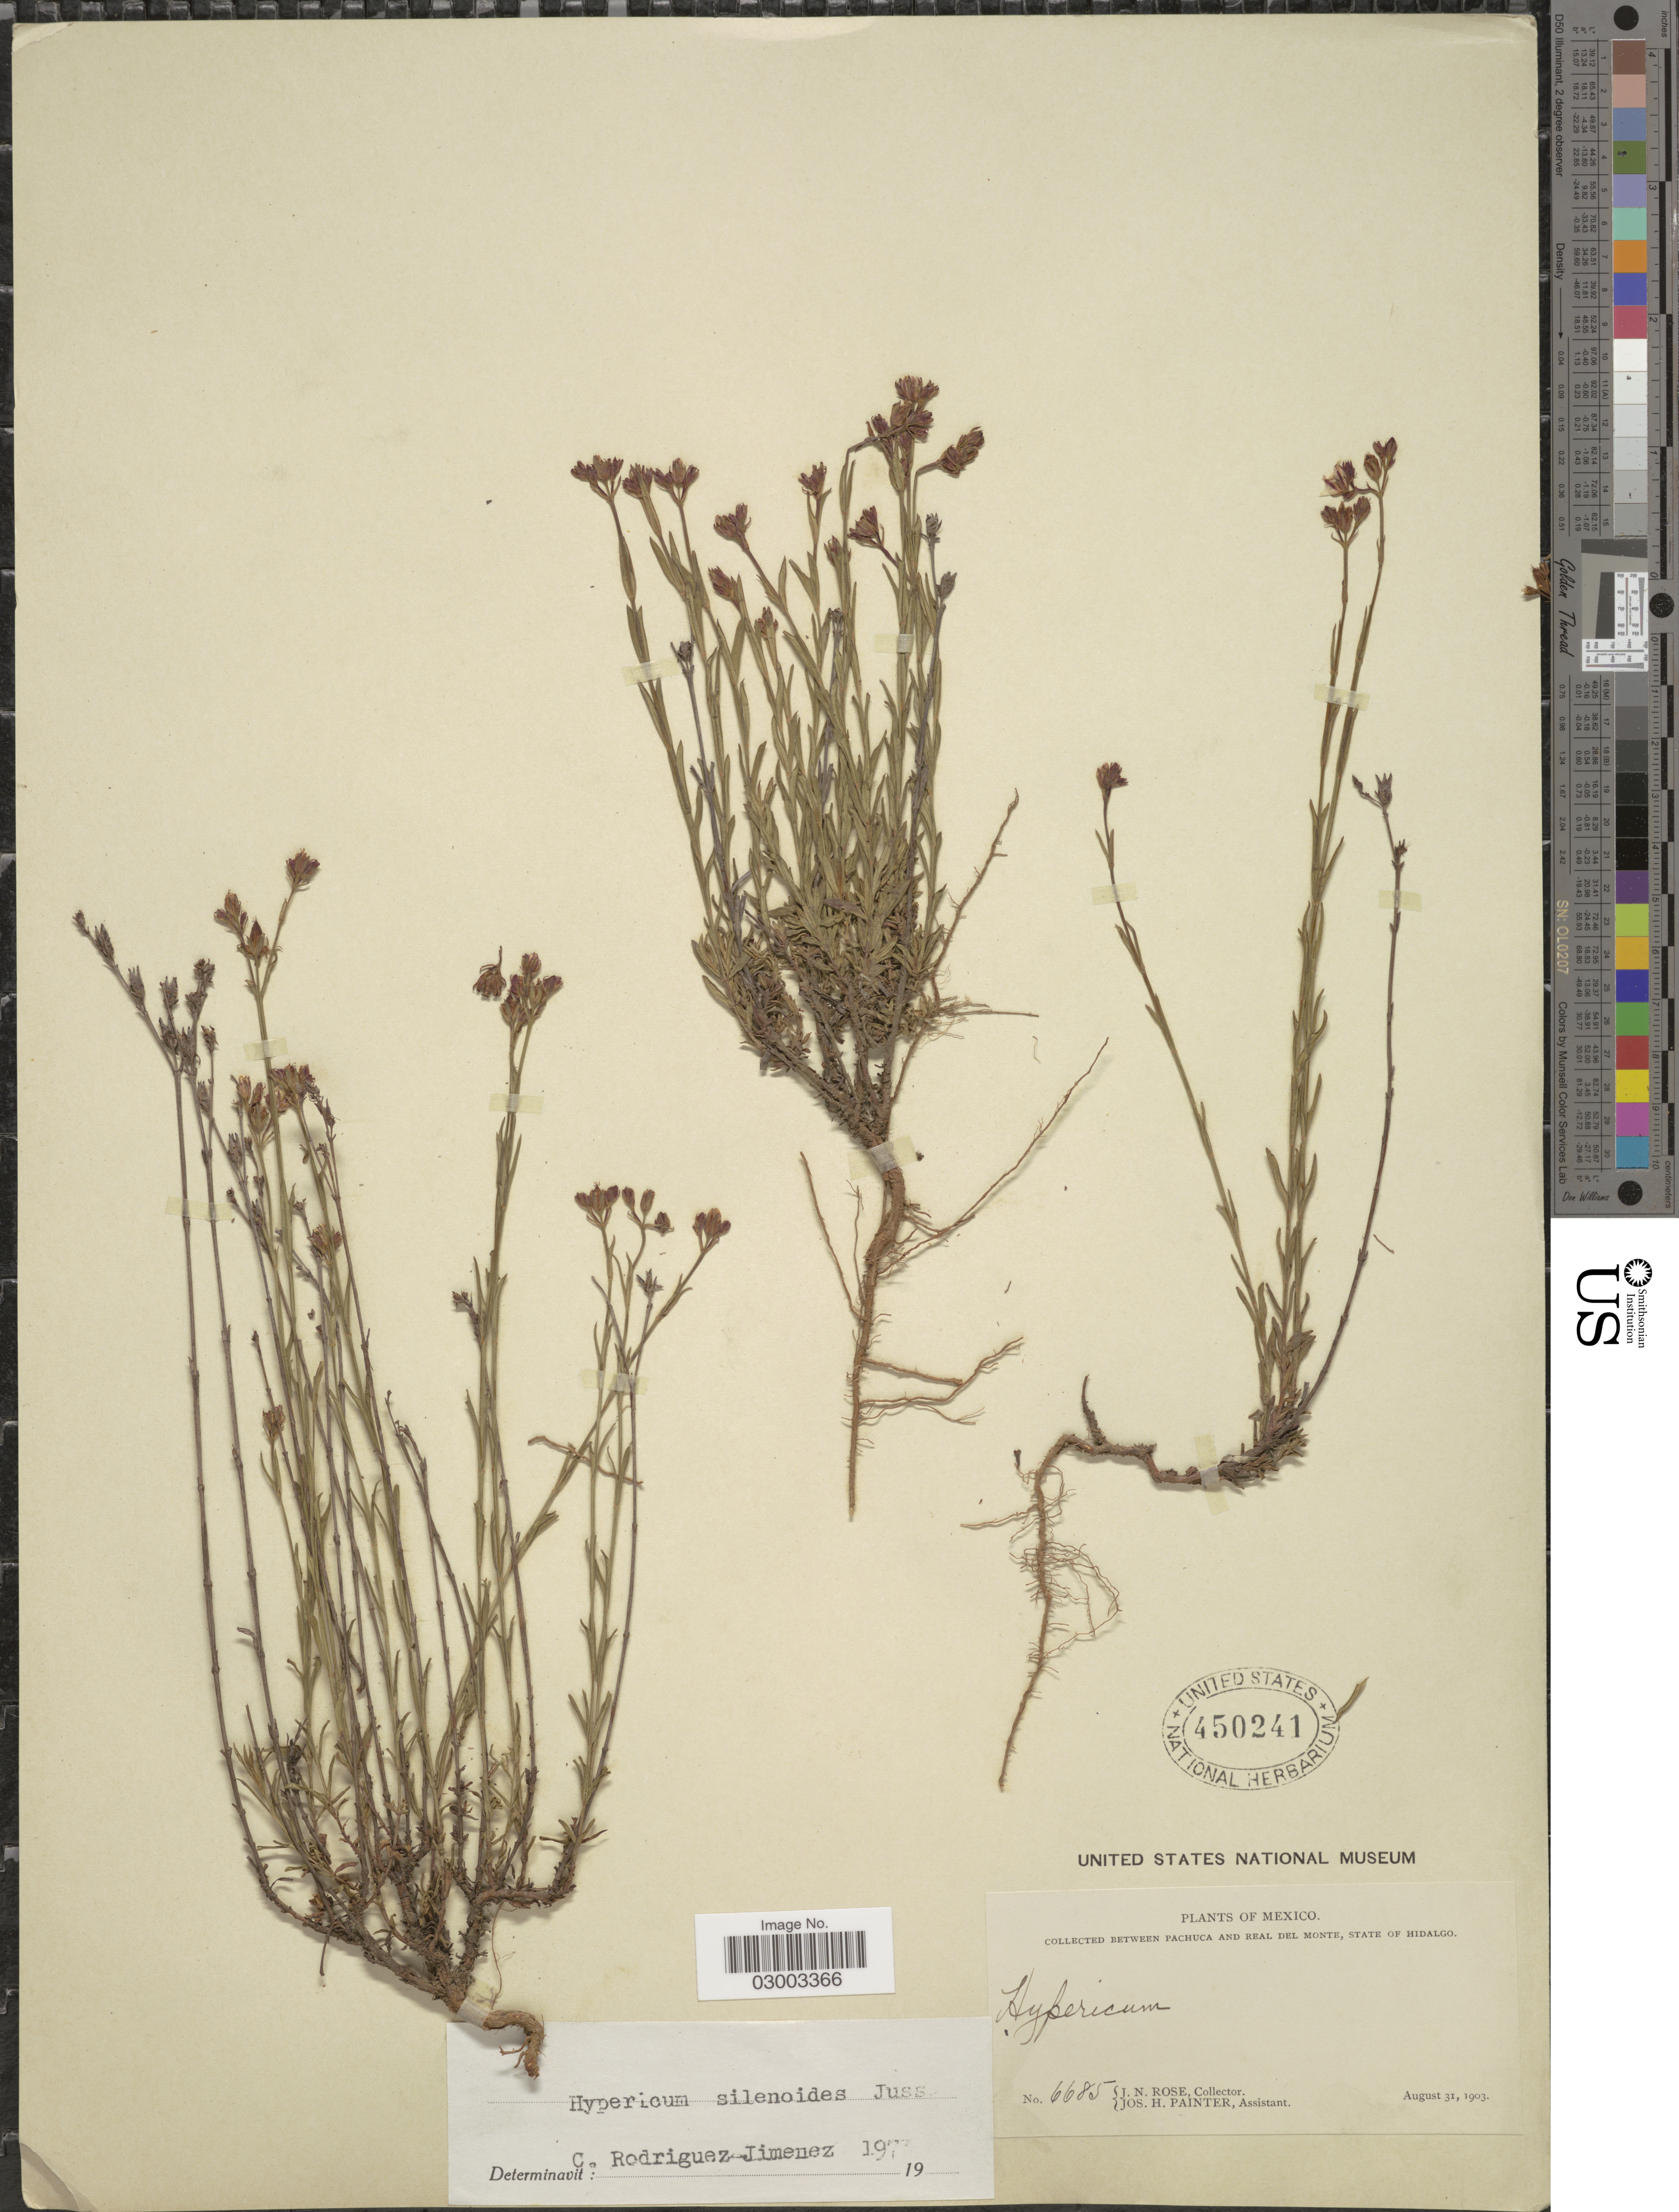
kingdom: Plantae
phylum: Tracheophyta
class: Magnoliopsida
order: Malpighiales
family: Hypericaceae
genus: Hypericum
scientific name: Hypericum silenoides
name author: Juss.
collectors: J. N. Rose & J. H. Painter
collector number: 6685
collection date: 1903-08-31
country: Mexico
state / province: Hidalgo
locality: Between Pachuca and Real Del Monte, State of Hidalgo.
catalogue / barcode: US 450241